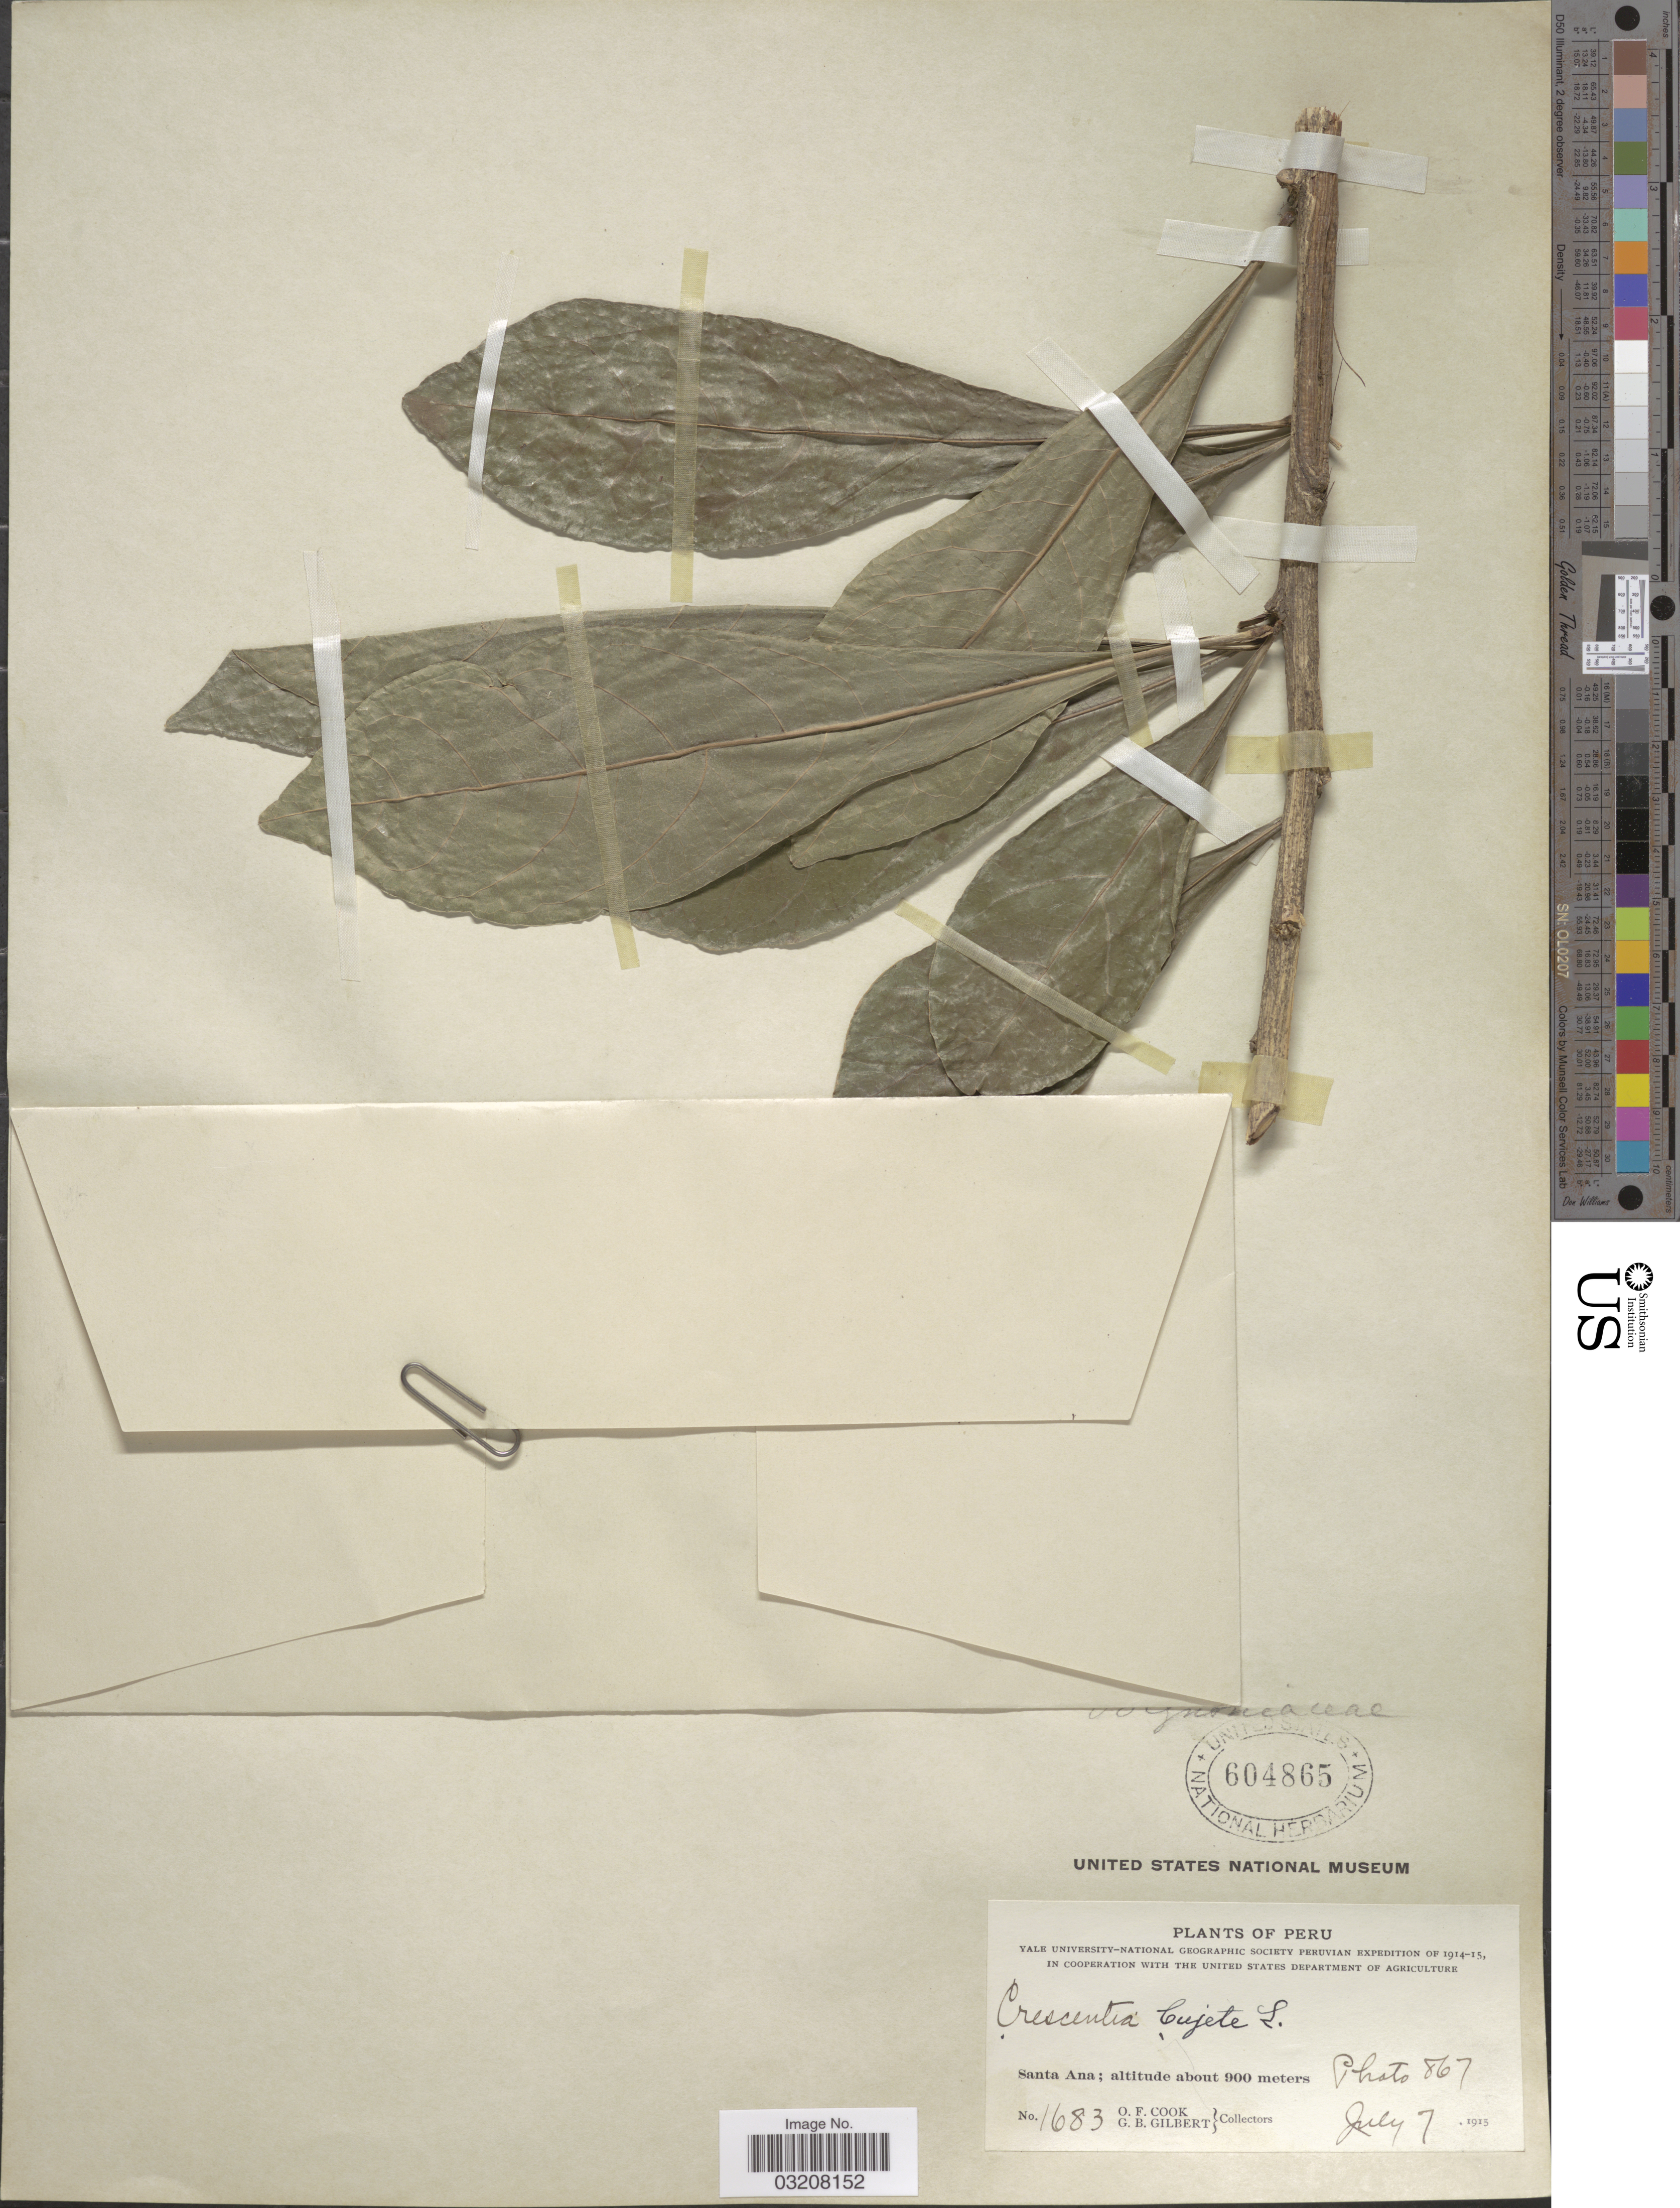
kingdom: Plantae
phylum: Tracheophyta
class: Magnoliopsida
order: Lamiales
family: Bignoniaceae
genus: Crescentia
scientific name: Crescentia cujete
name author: L.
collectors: O. F. Cook & G. B. Gilbert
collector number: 1683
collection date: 1915-07-07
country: Peru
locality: Santa Ana.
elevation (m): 900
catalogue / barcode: US 604865